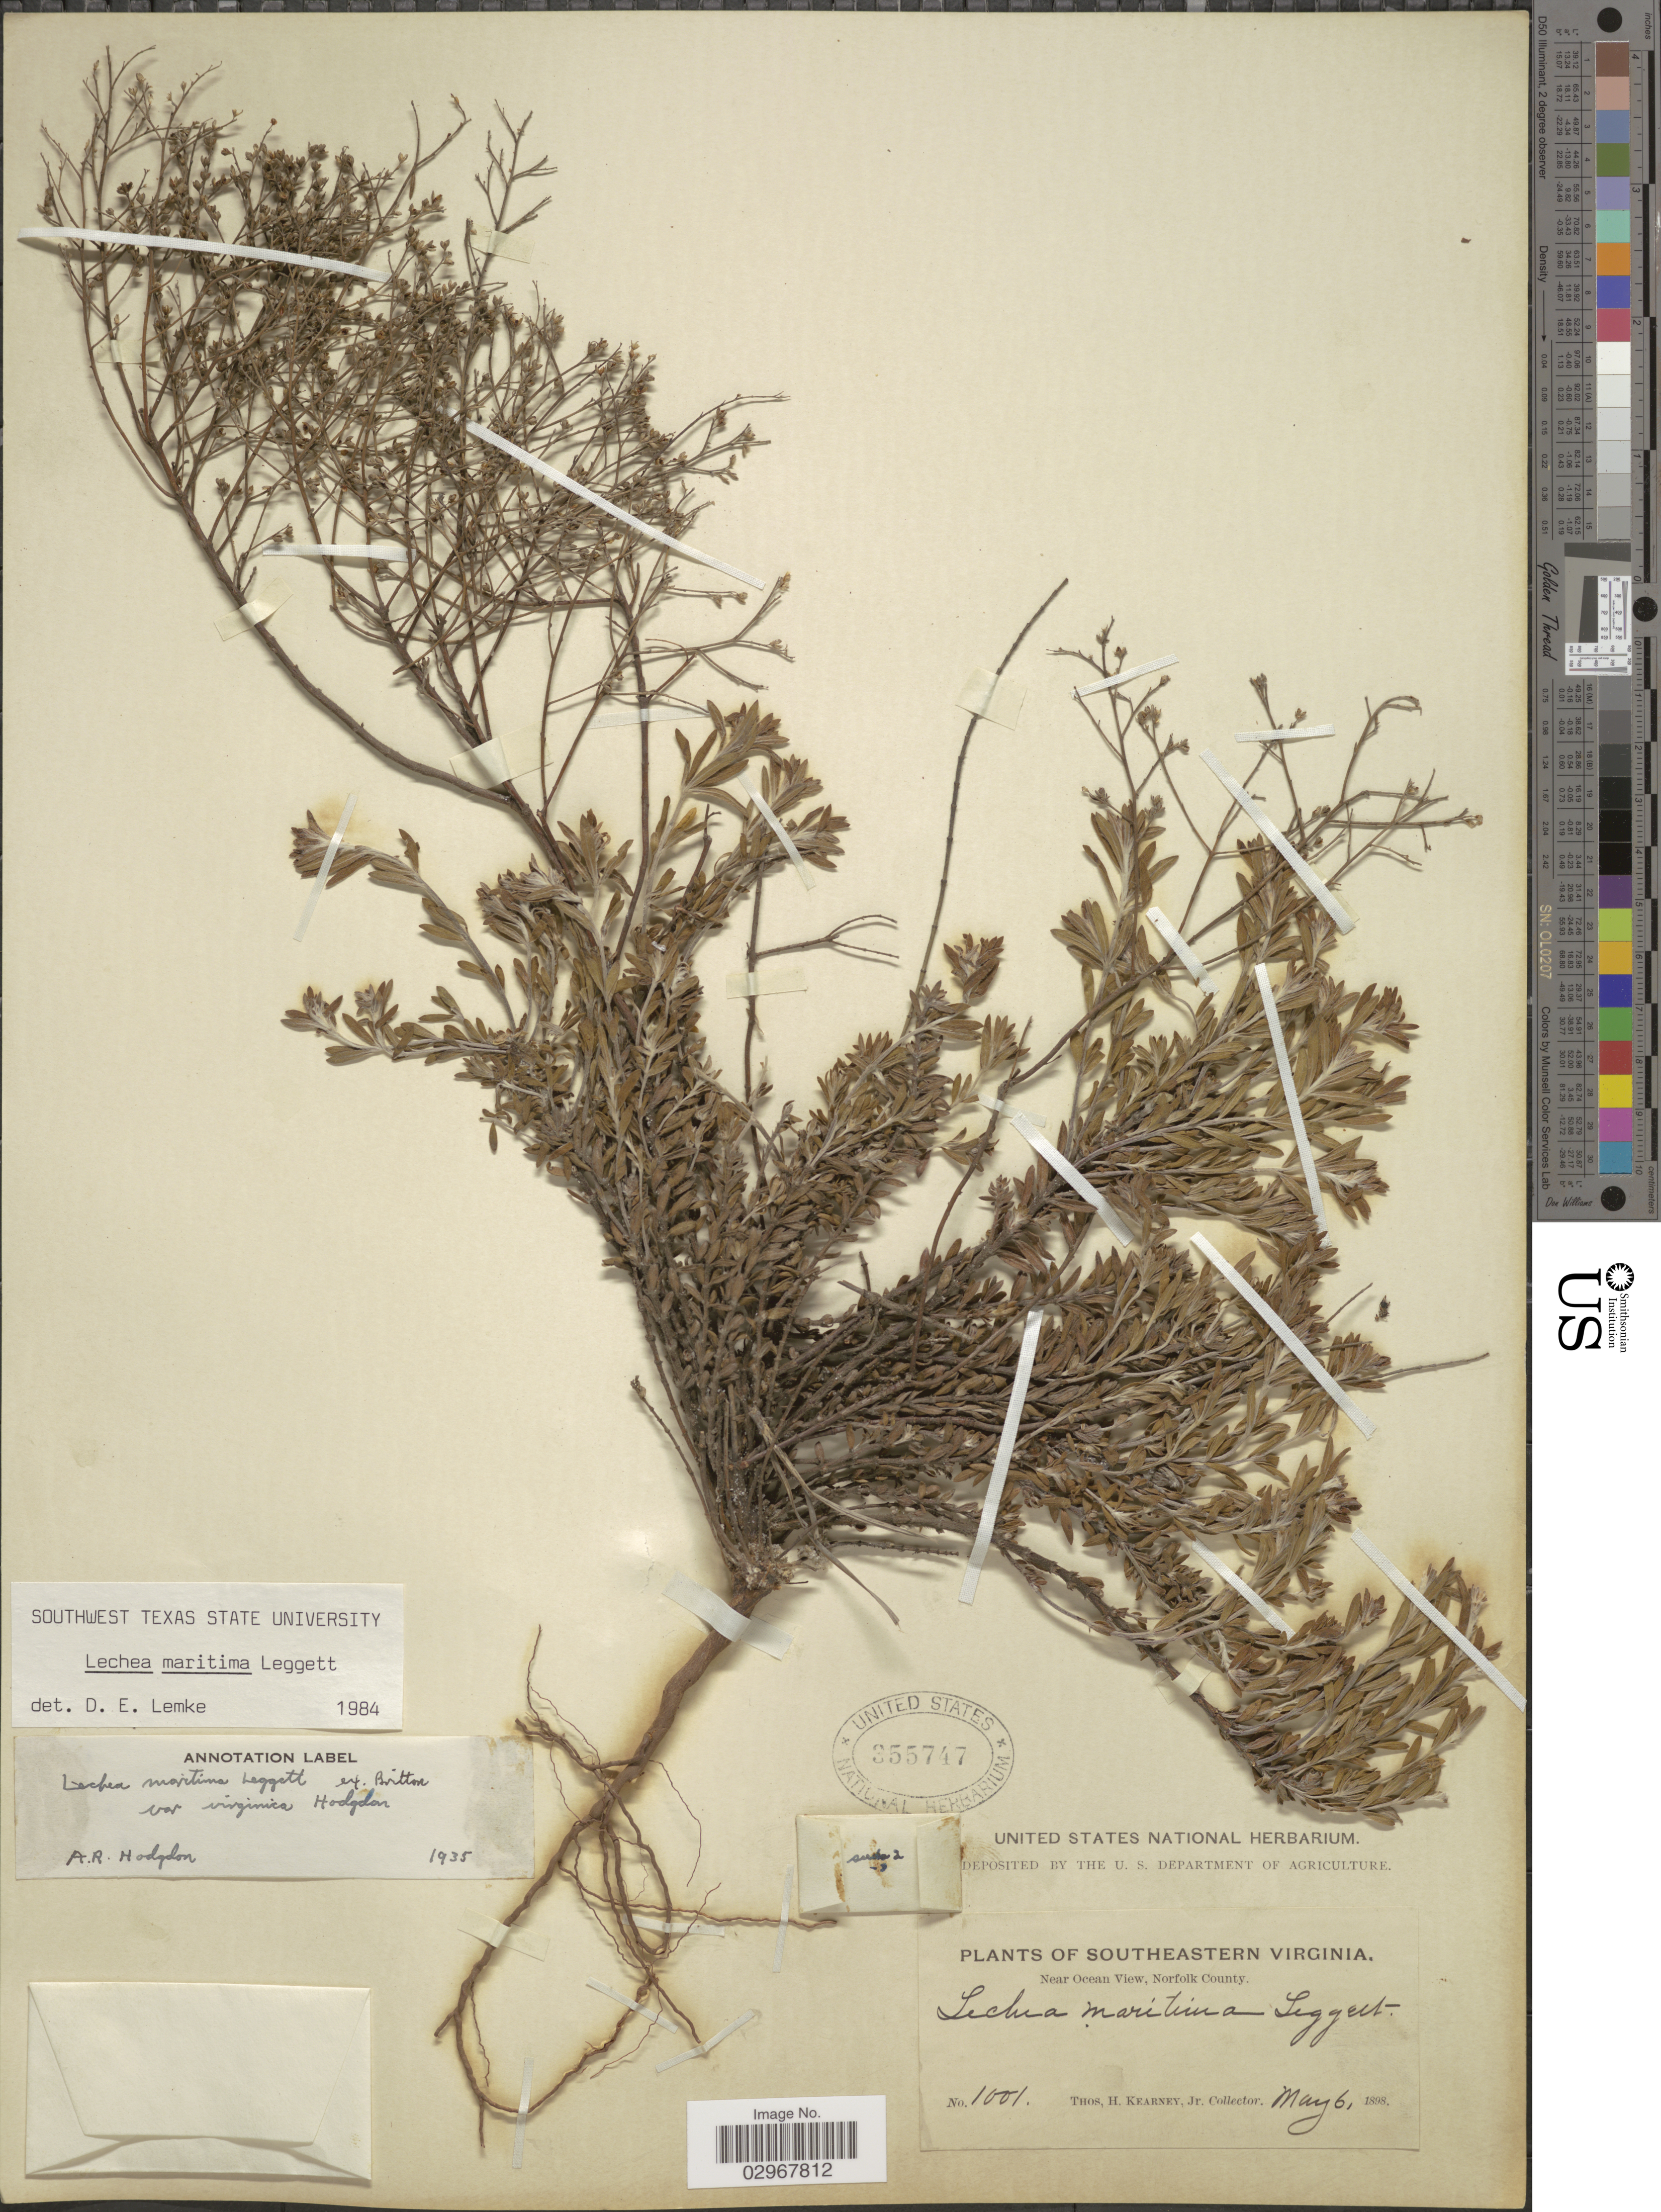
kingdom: Plantae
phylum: Tracheophyta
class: Magnoliopsida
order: Malvales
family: Cistaceae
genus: Lechea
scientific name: Lechea maritima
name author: Legg.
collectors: T. H. Kearney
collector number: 1001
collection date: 1898-05-06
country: United States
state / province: Virginia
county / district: City of Norfolk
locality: Southeastern Virginia. Near Ocean View, Norfolk County.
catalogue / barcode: US 355747